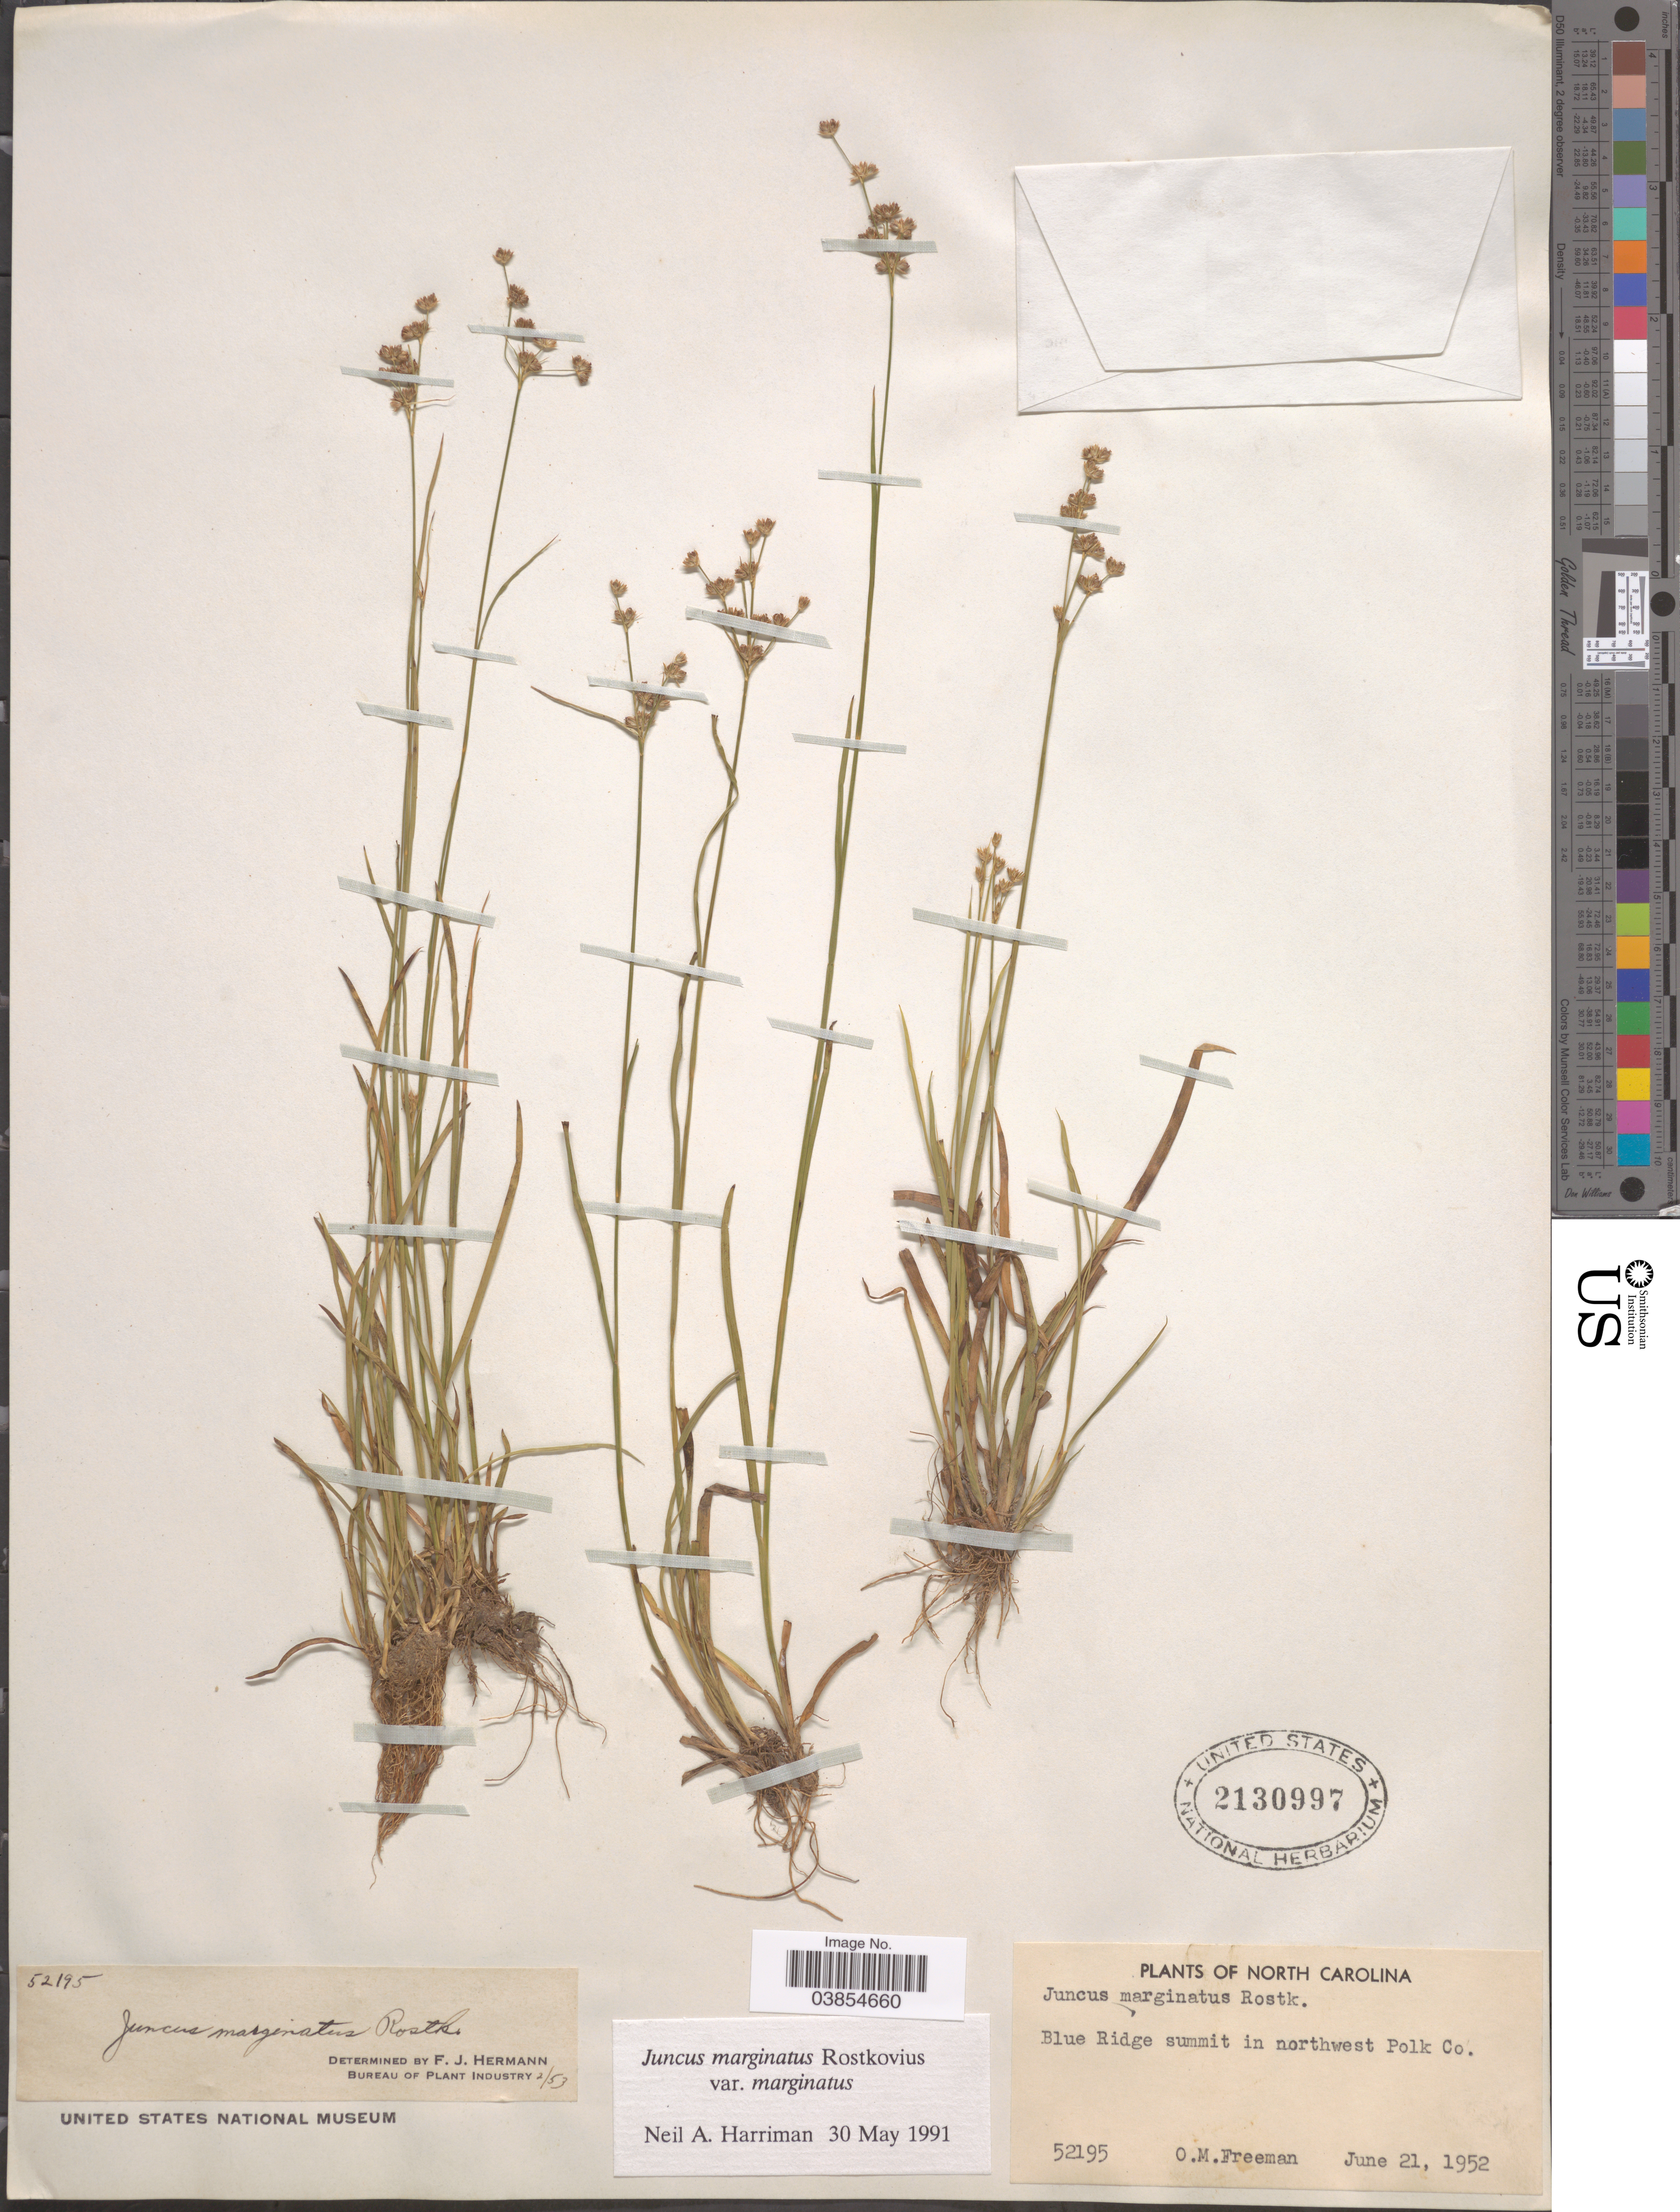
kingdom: Plantae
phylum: Tracheophyta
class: Liliopsida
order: Poales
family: Juncaceae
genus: Juncus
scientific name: Juncus marginatus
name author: Rostk.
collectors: O. Freeman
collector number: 52195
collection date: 1952-06-21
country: United States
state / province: North Carolina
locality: Blue Ridge summit in northwest Polk Co.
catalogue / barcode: US 2130997